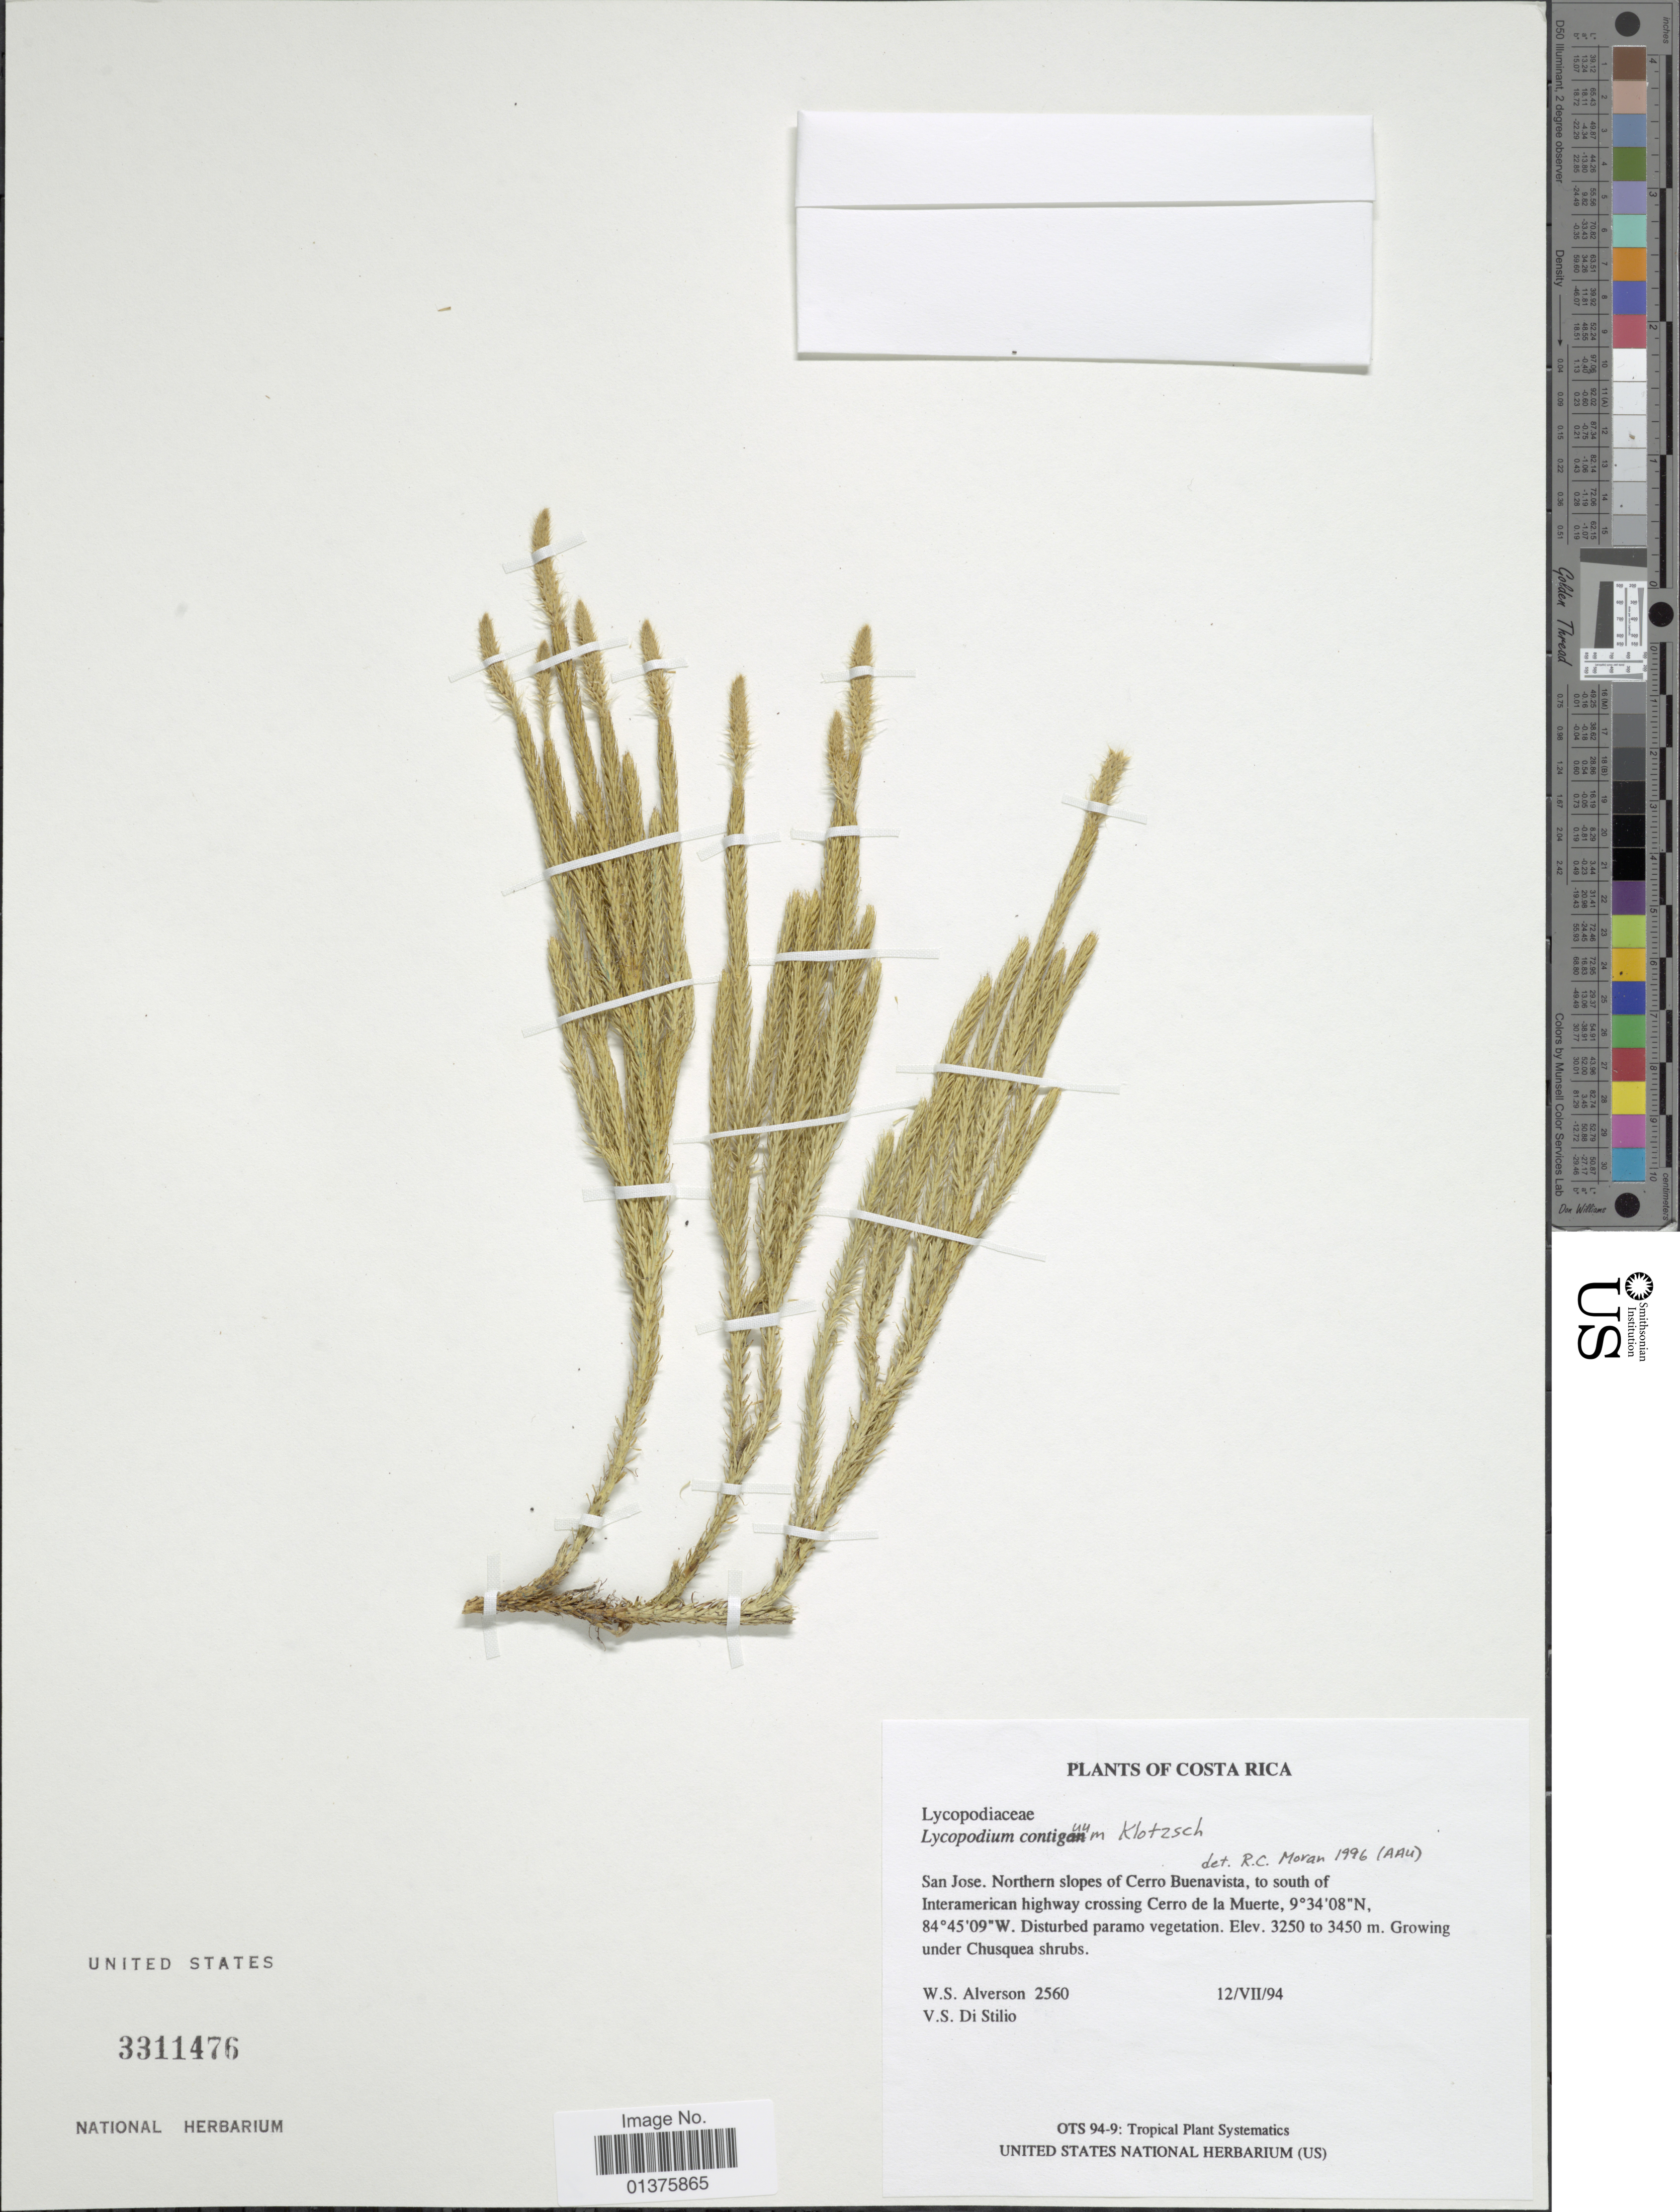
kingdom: Plantae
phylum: Tracheophyta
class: Lycopodiopsida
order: Lycopodiales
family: Lycopodiaceae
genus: Lycopodium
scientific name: Lycopodium clavatum subsp. contiguum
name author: (Klotzsch) B. Øllg.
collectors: W. S. Alverson & V. Di Stilio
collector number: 2560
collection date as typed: Transcribed d/m/y: 12/7/94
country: Costa Rica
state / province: San José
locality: Northern slopes of Cerro Buenavista, to south of Interamerican highway crossing Cerro de la Muerte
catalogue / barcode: US 3311476